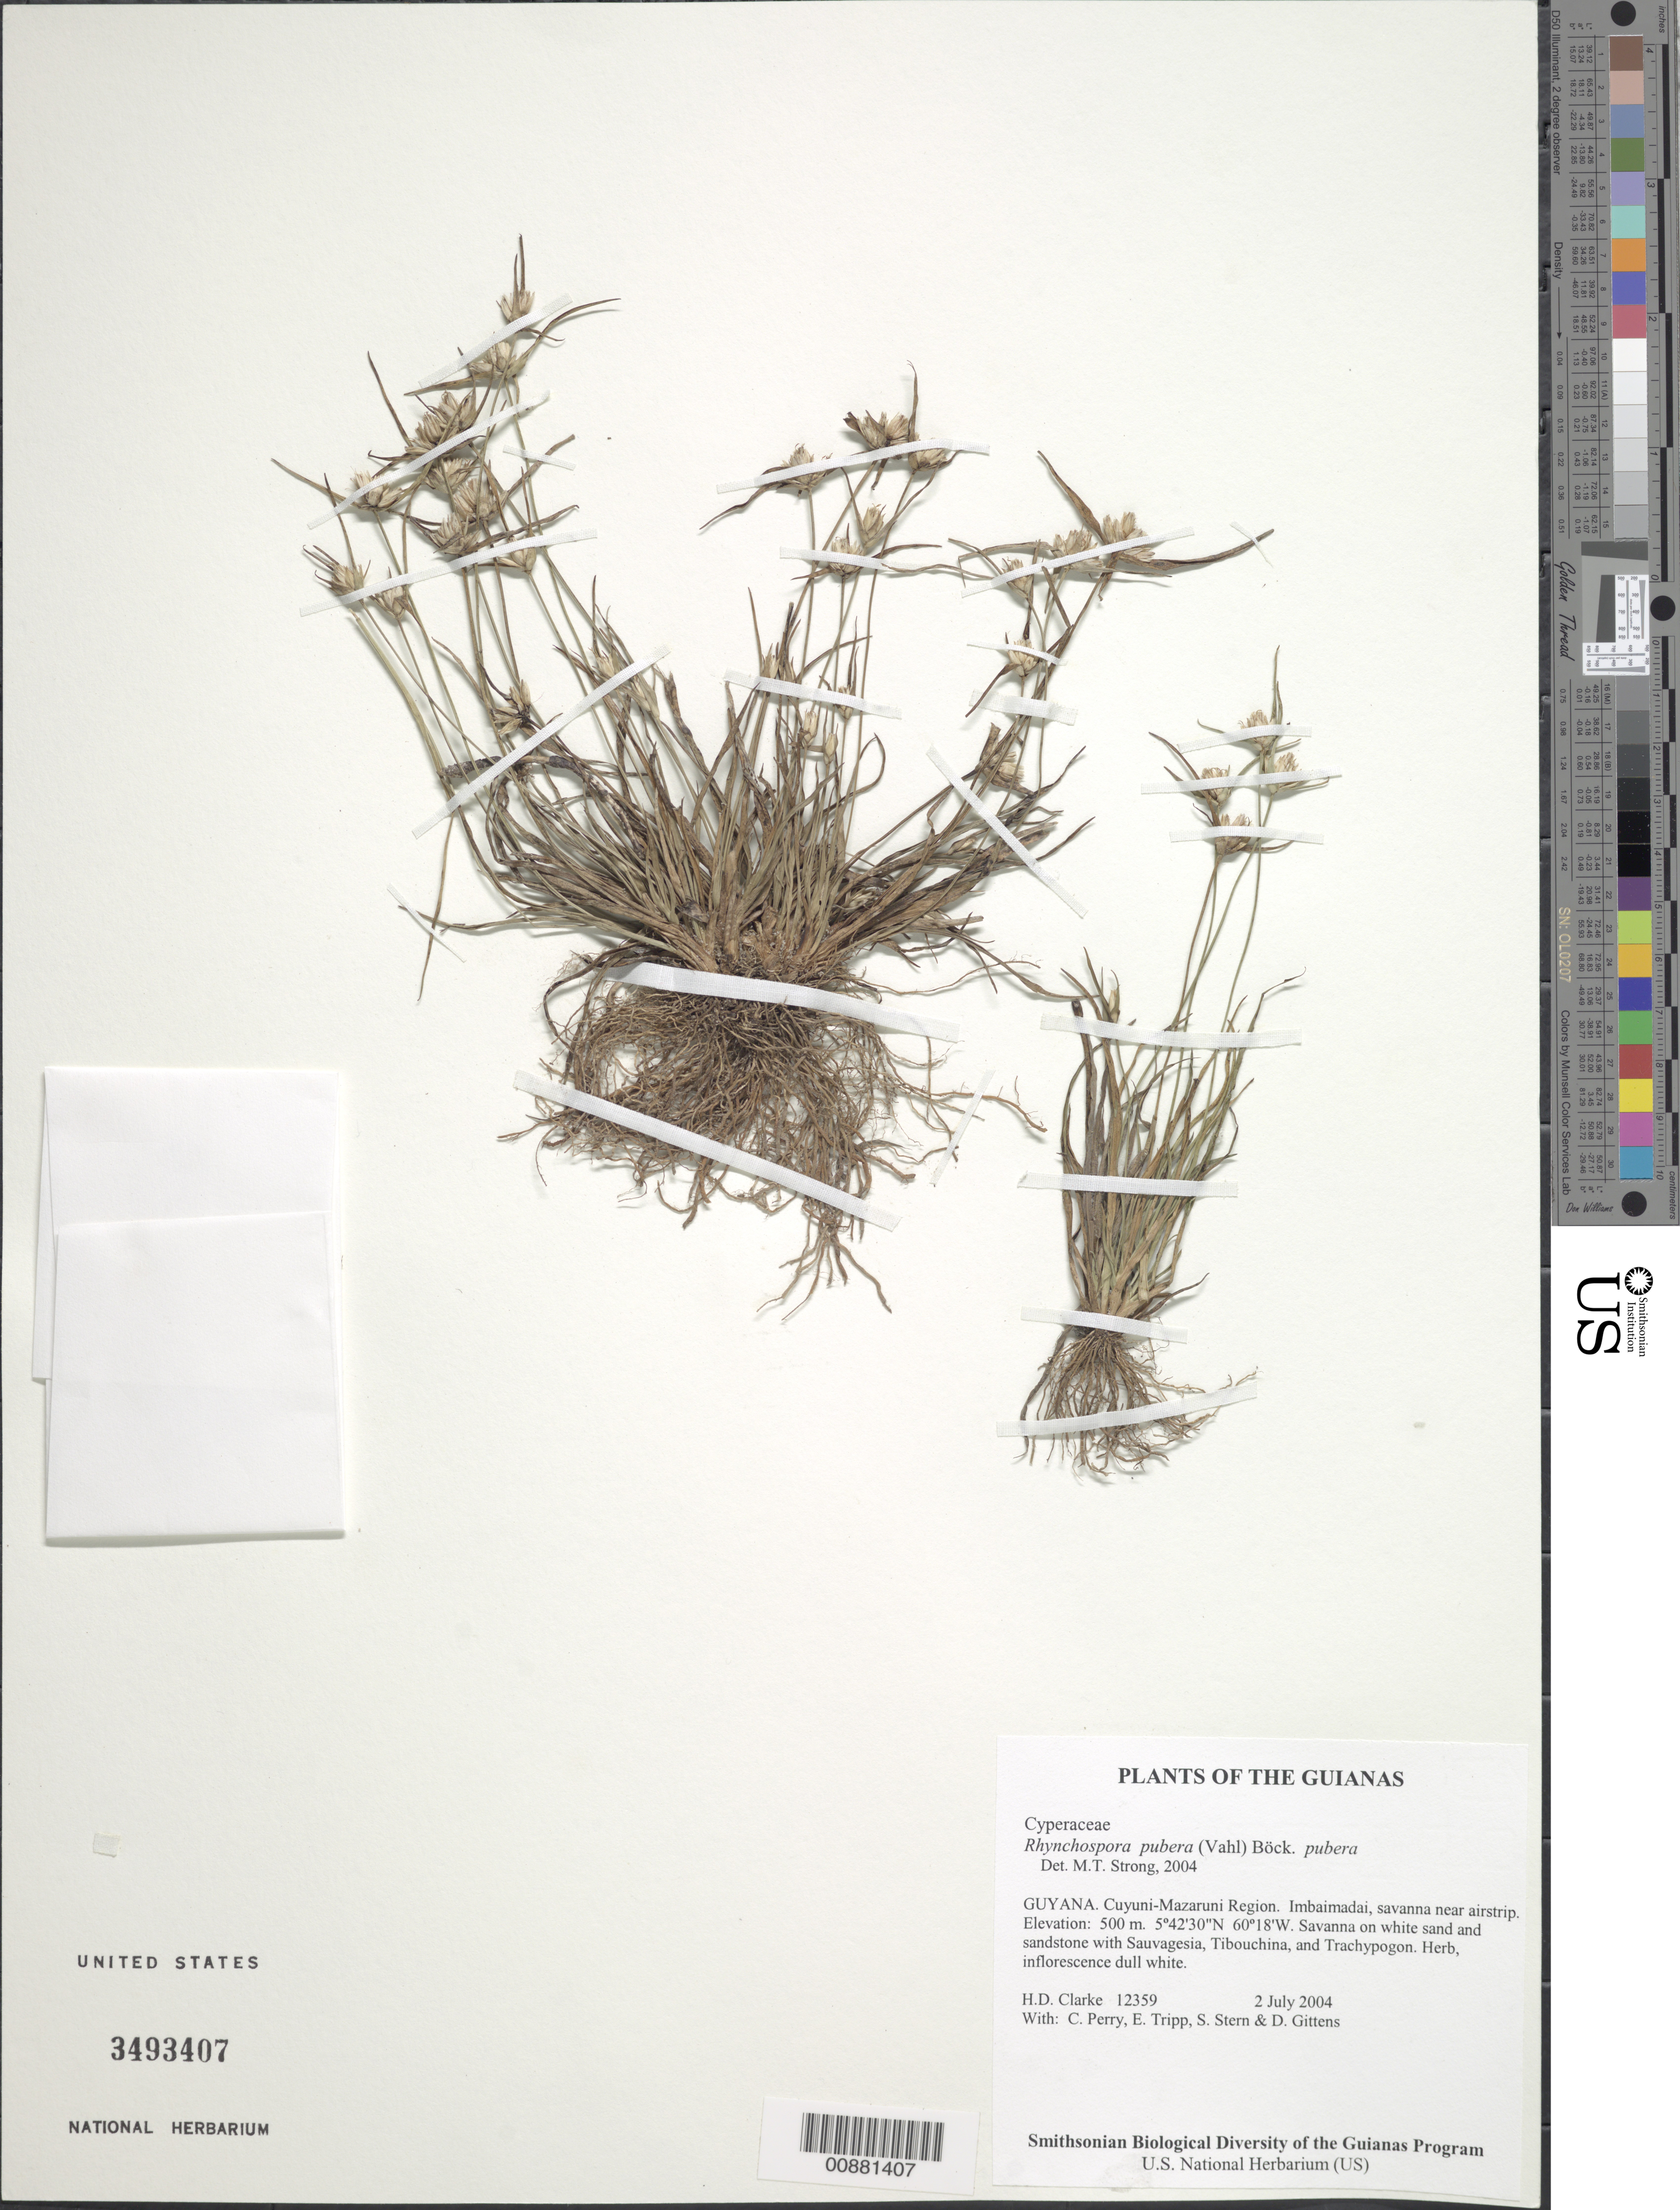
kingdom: Plantae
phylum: Tracheophyta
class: Liliopsida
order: Poales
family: Cyperaceae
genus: Rhynchospora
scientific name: Rhynchospora pubera subsp. pubera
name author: (Vahl) Boeckeler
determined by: Strong, M. T., (US), Smithsonian Institution - National Museum of Natural History (UNITED STATES)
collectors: H. D. Clarke, C. Perry, E. Tripp, S. R. Stern & D. Gittens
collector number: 12359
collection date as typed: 2 July 2004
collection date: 2004-07-02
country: Guyana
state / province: Cuyuni-Mazaruni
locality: Imbaimadai, savanna near airstrip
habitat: Savanna on white sand and sandstone with Sauvagesia, Tibouchina, and Trachypogon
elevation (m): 500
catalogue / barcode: US 3493407